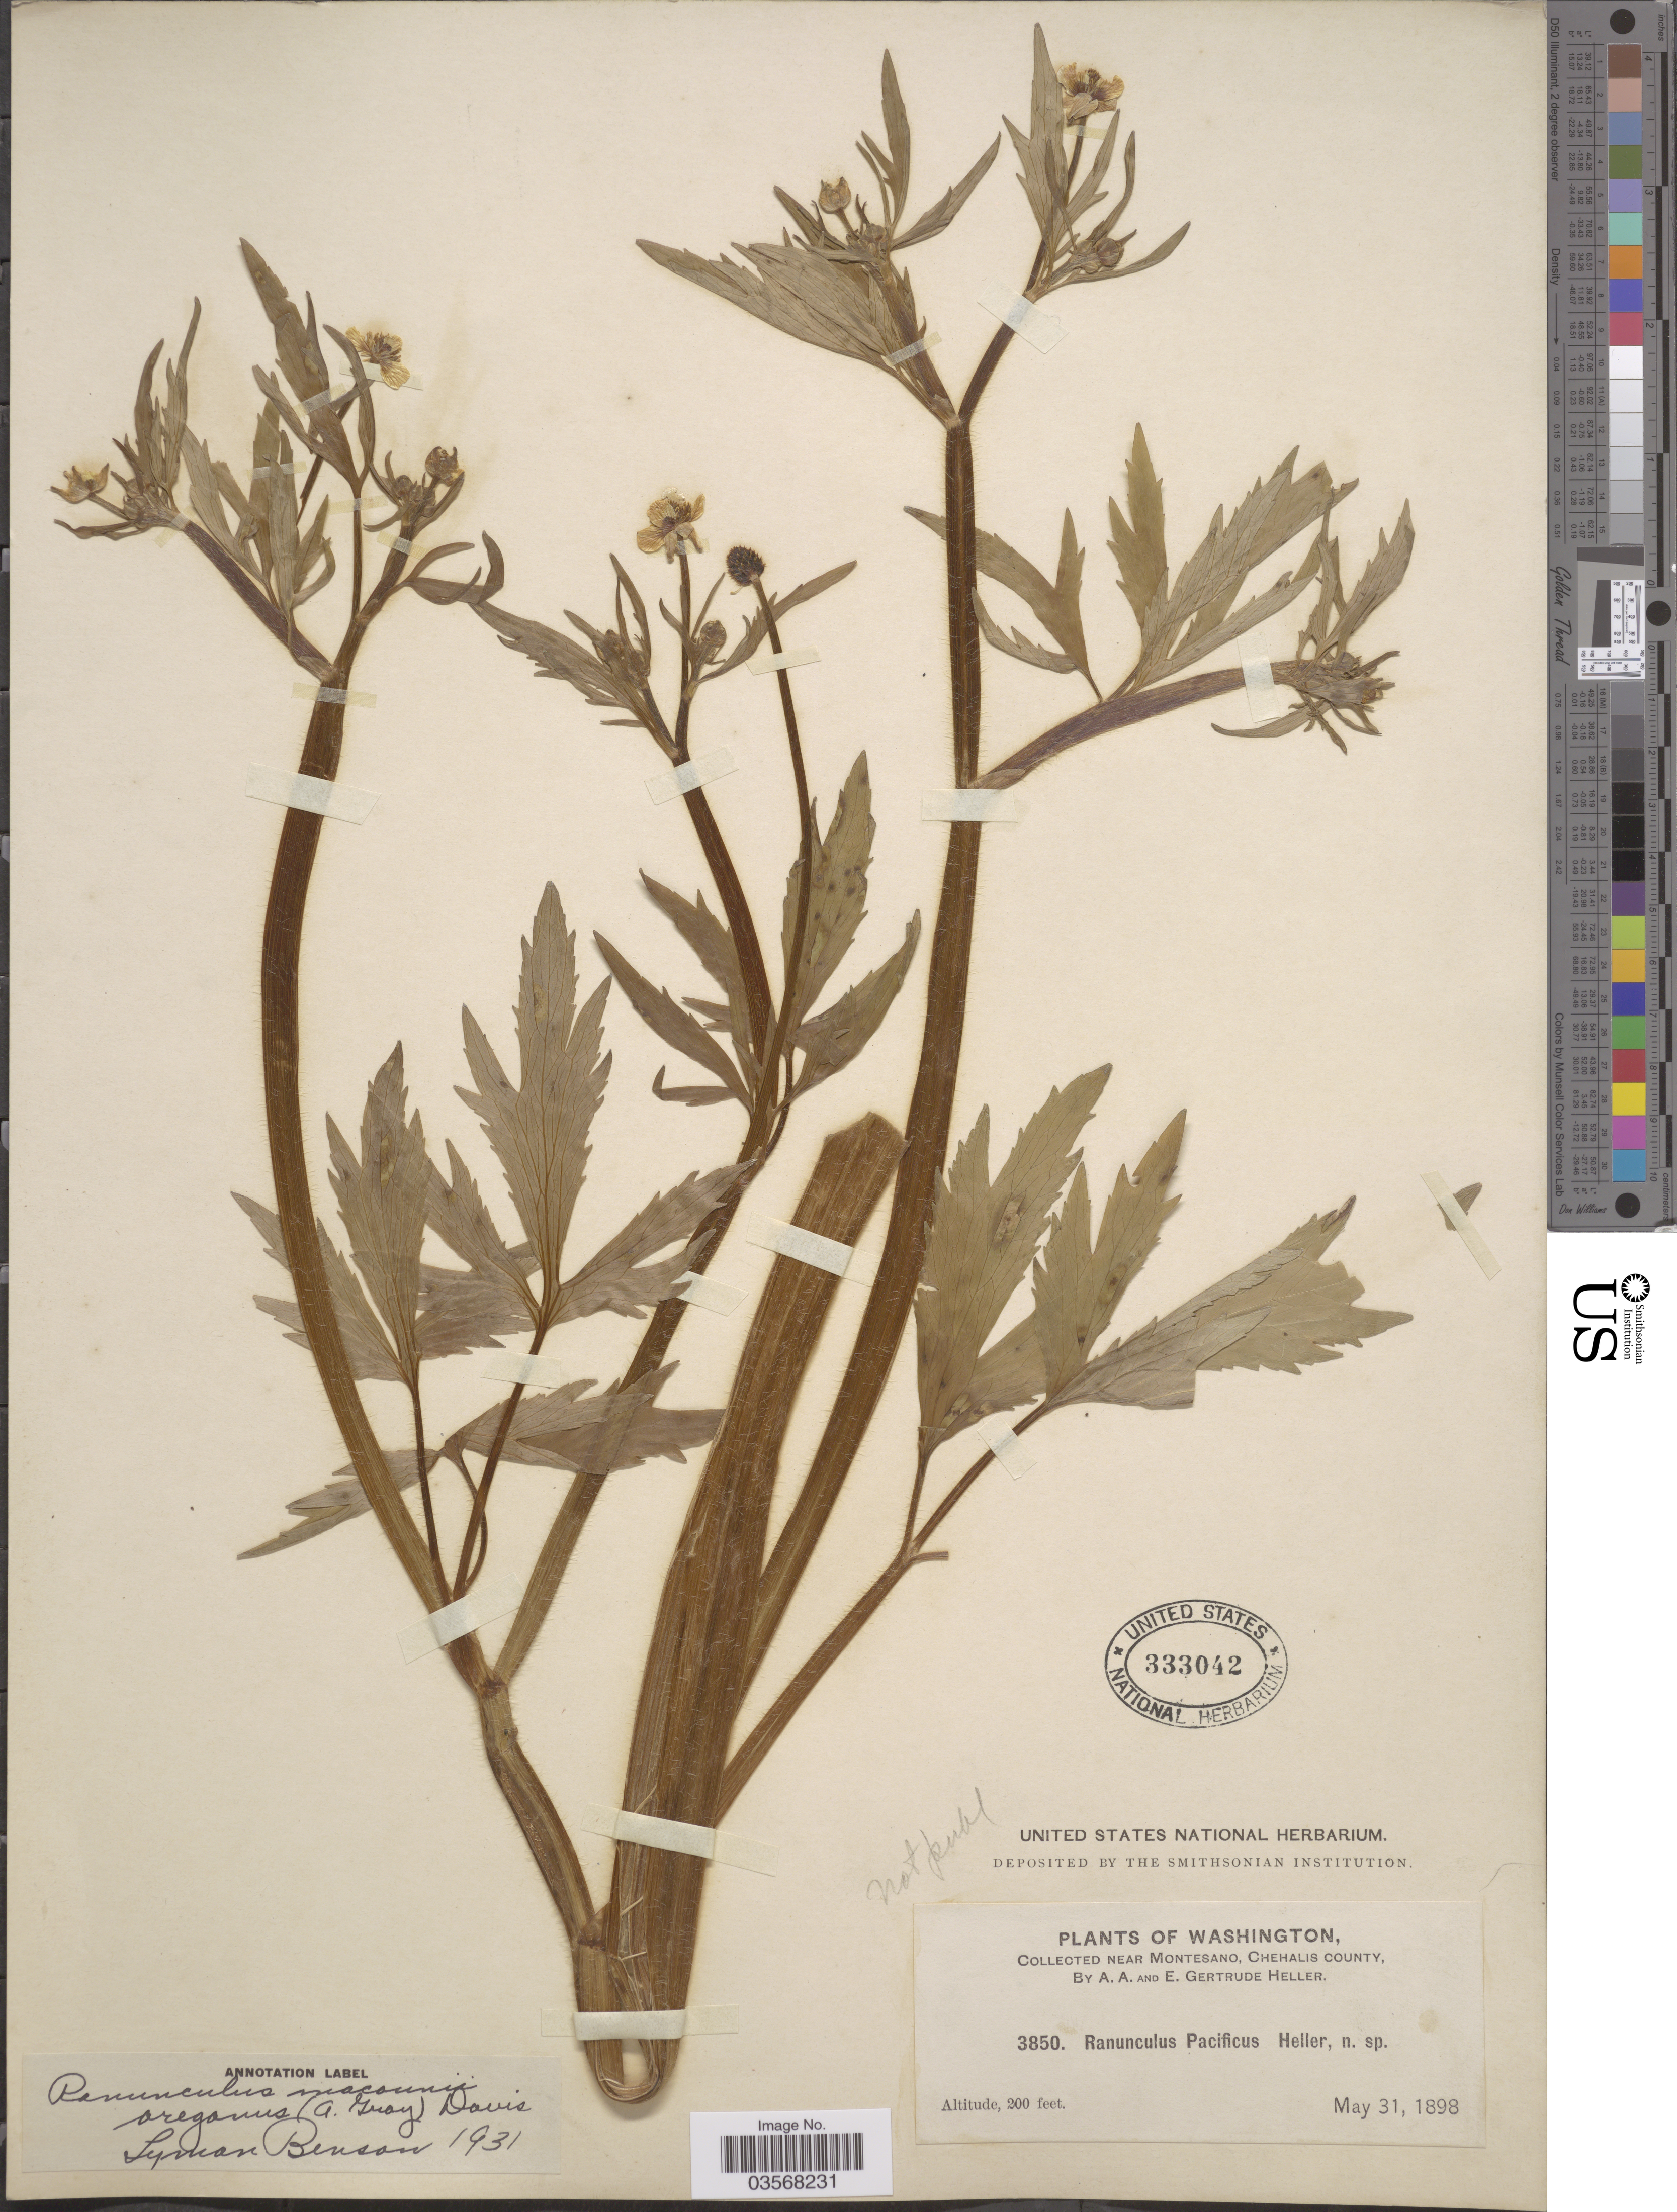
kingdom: Plantae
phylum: Tracheophyta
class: Magnoliopsida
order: Ranunculales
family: Ranunculaceae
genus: Ranunculus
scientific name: Ranunculus oreganus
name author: (A. Gray) J.T. Howell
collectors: A. A. Heller & E. G. Heller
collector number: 3850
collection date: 1898-05-31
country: United States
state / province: Washington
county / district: Grays Harbor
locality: Near Montesano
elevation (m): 61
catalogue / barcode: US 333042